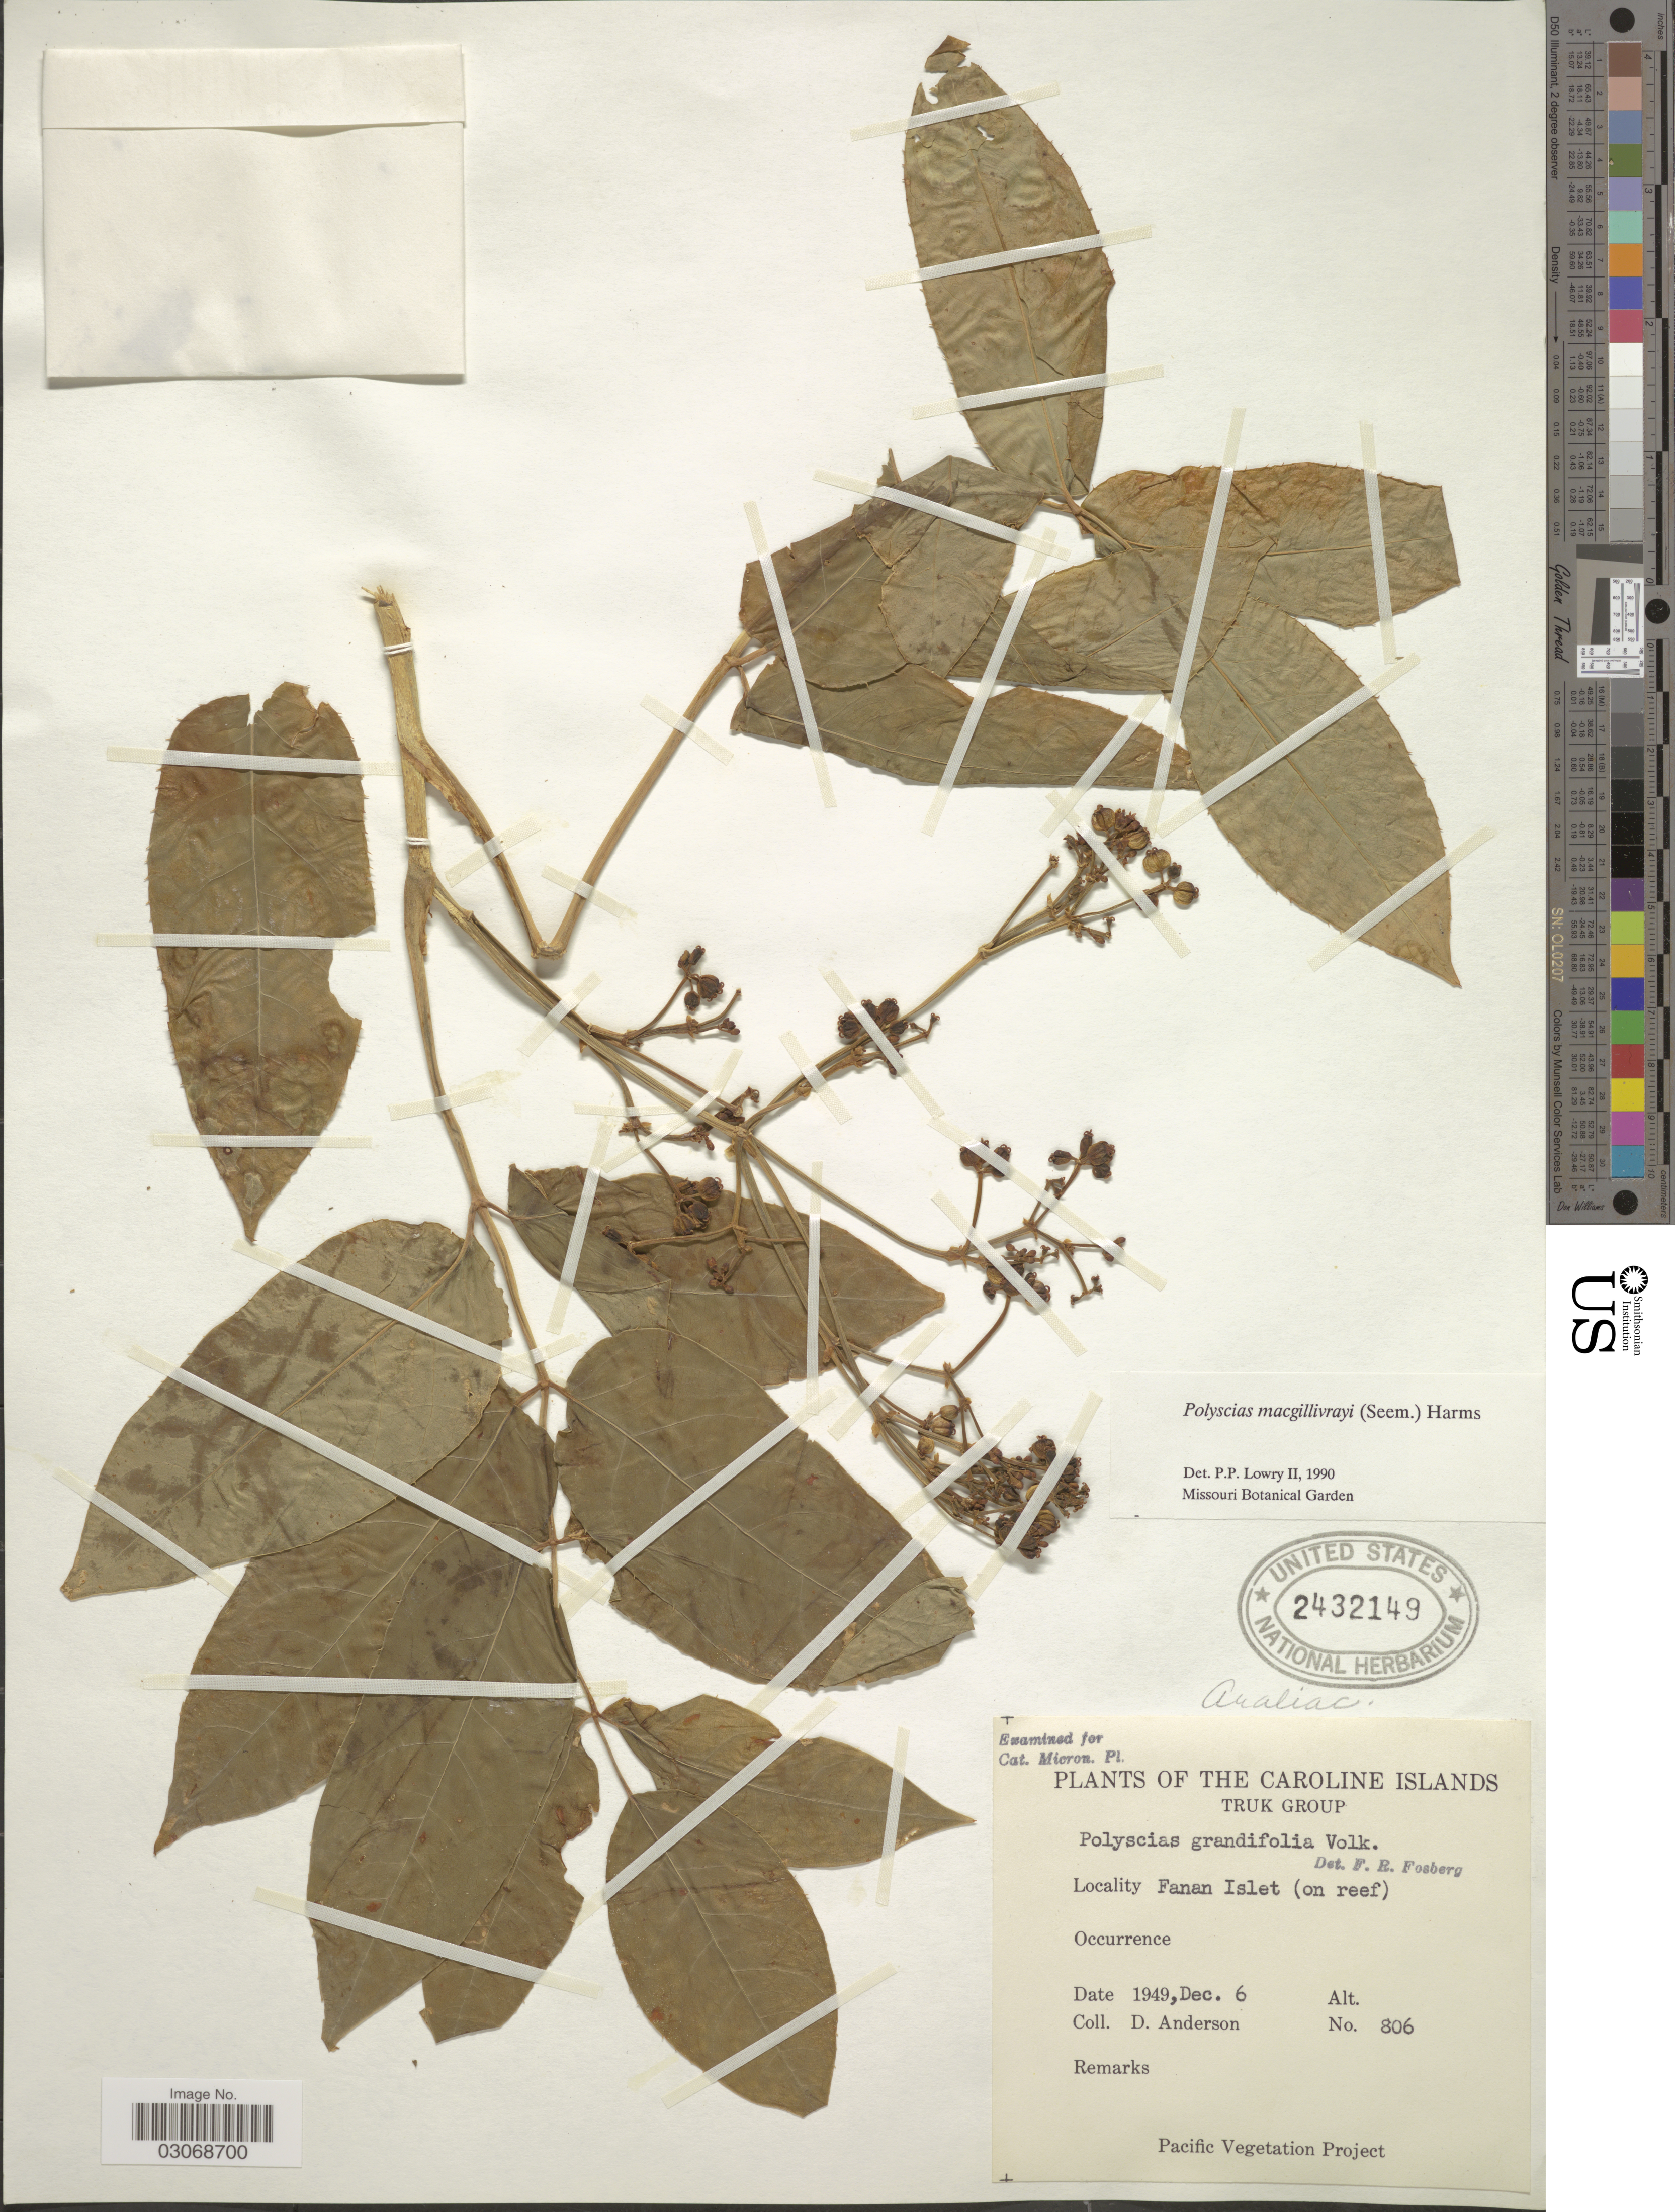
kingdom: Plantae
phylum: Tracheophyta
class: Magnoliopsida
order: Apiales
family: Araliaceae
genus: Polyscias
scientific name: Polyscias macgillivrayi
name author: Harms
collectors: D. Anderson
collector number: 806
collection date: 1949-12-06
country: Micronesia, Federated States of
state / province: Truk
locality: The Caroline Islands, Truk Group, Fanan Islet (on reef).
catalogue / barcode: US 2432149